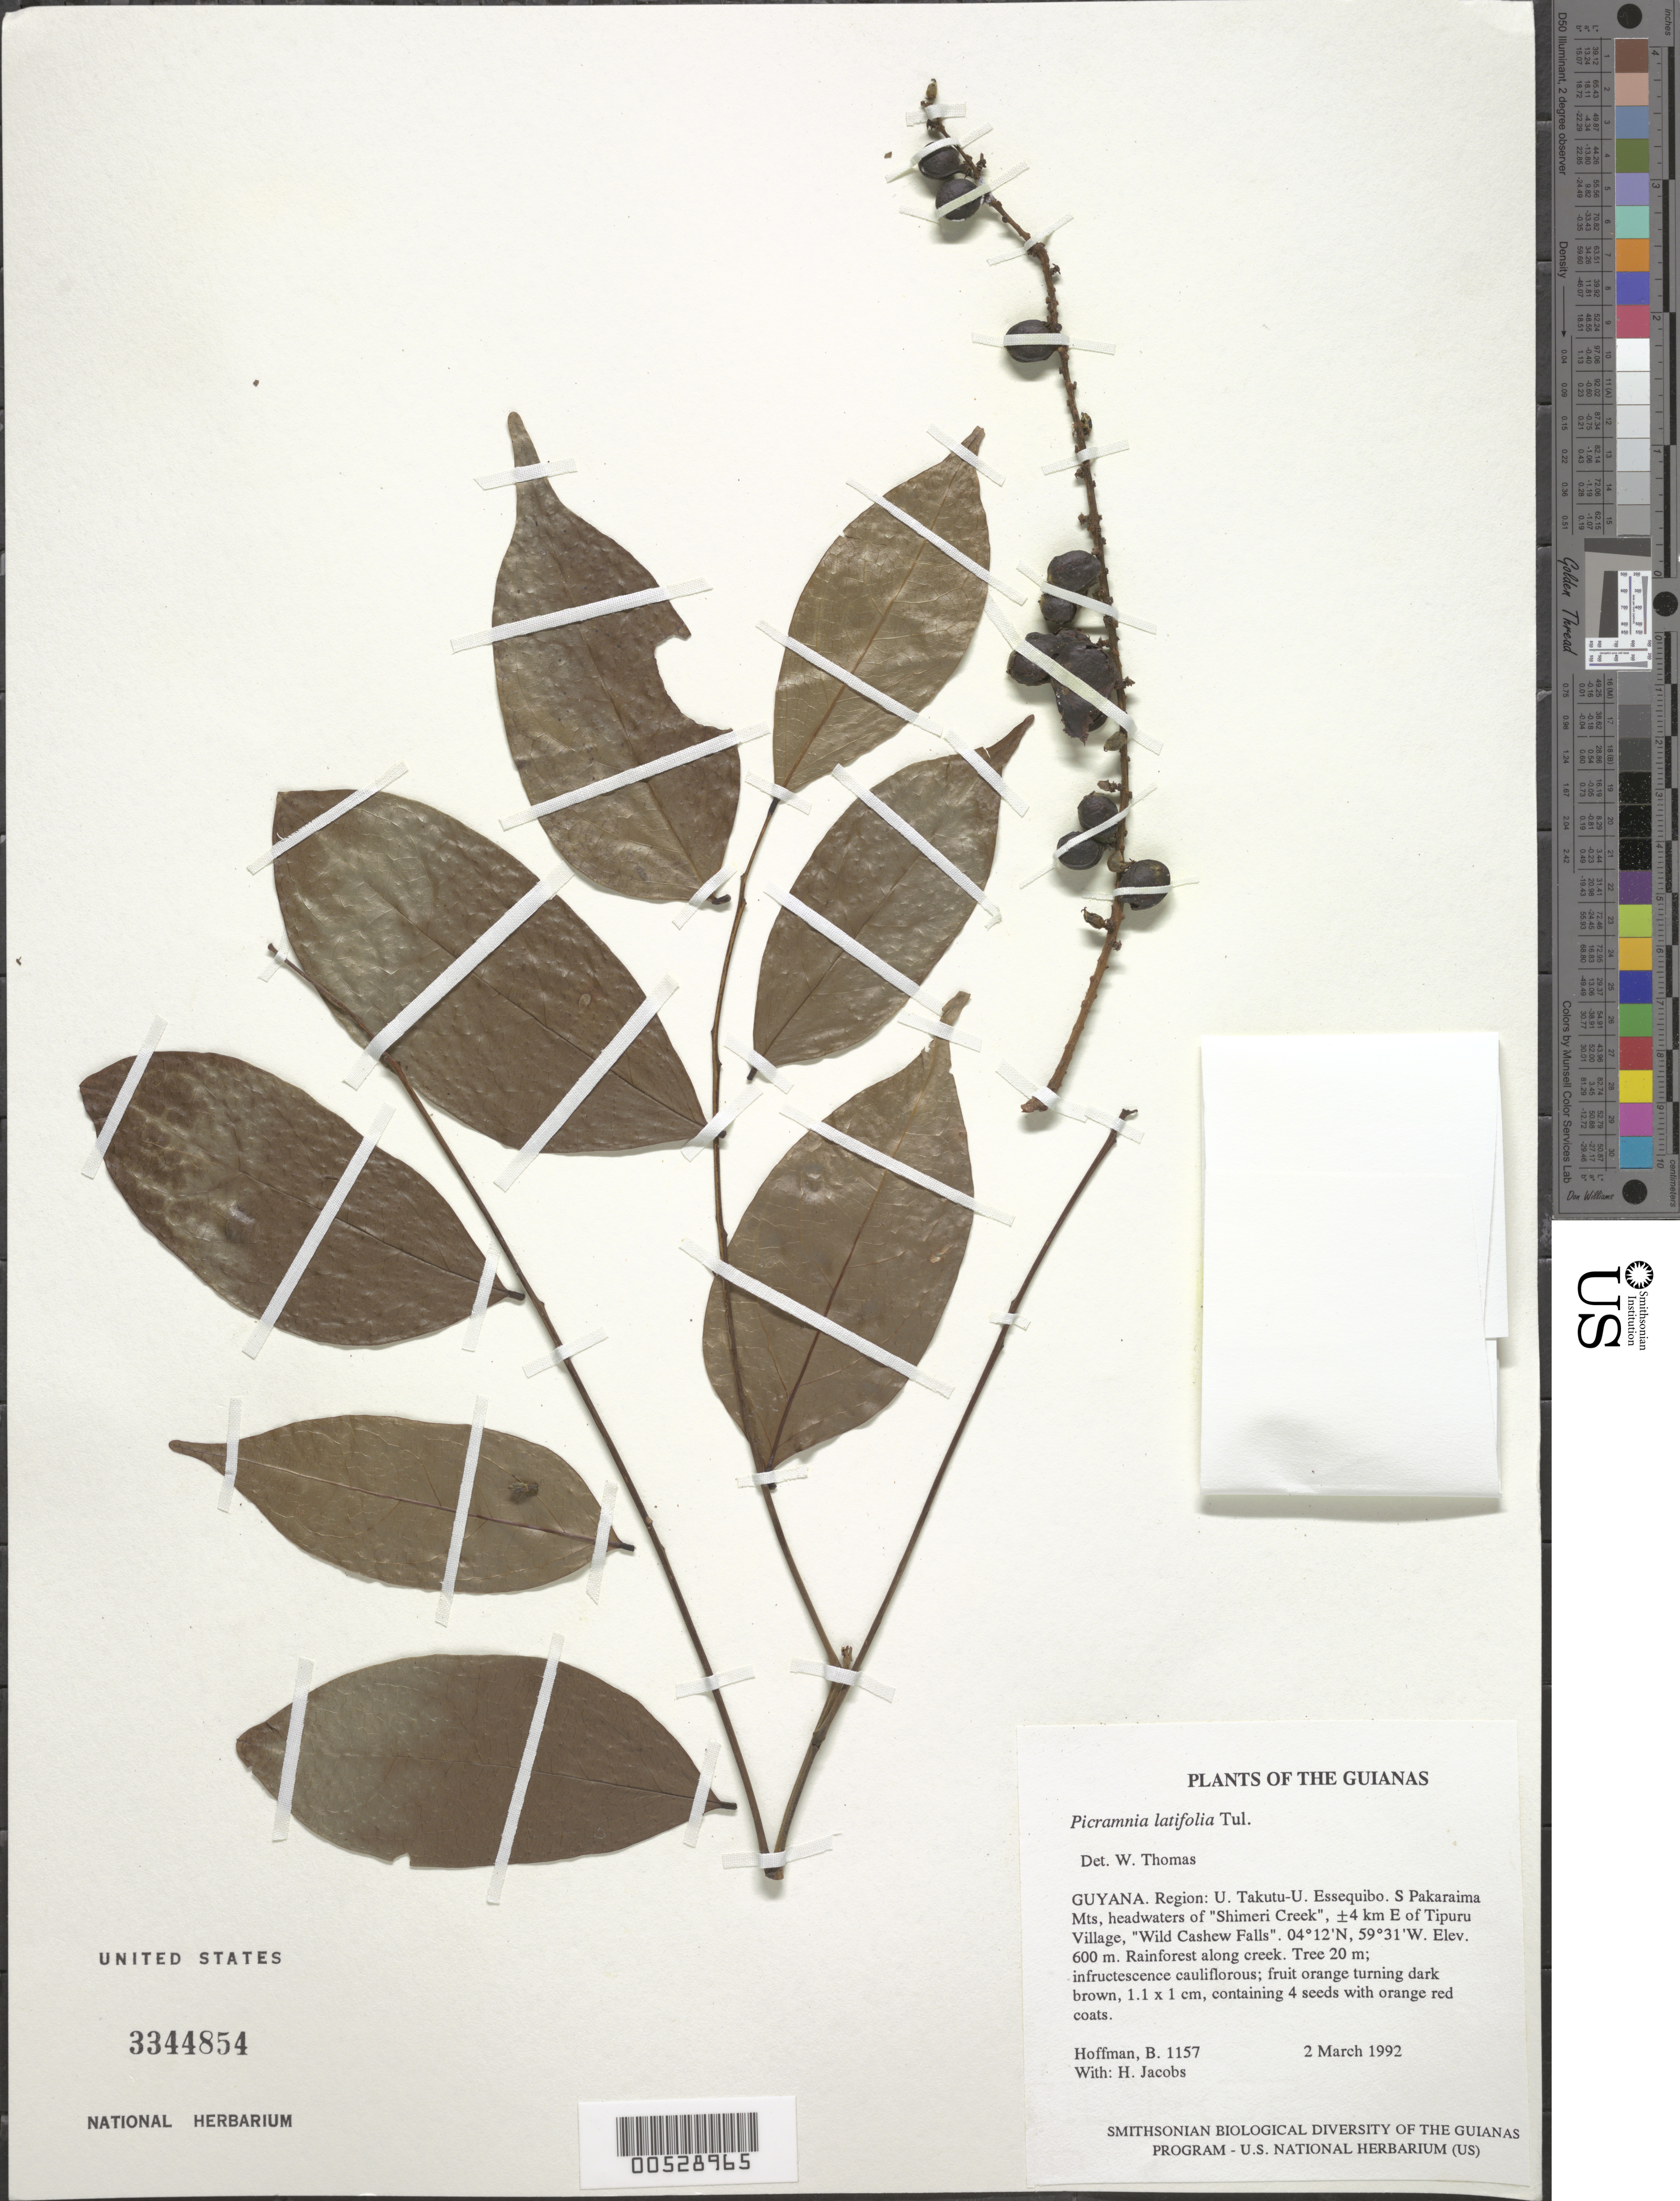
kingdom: Plantae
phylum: Tracheophyta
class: Magnoliopsida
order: Picramniales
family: Picramniaceae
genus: Picramnia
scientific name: Picramnia latifolia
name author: Tul.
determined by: Thomas, W. W., (NY), New York Botanical Garden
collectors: B. Hoffman & H. Jacobs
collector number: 1157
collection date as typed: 2 March 1992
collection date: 1992-03-02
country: Guyana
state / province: U. Takutu-U. Essequibo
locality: S Pakaraima Mts, headwaters of "Shimeri Creek", ±4 km E of Tipuru Village, "Wild Cashew Falls"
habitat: Rainforest along creek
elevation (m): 600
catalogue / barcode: US 3344854